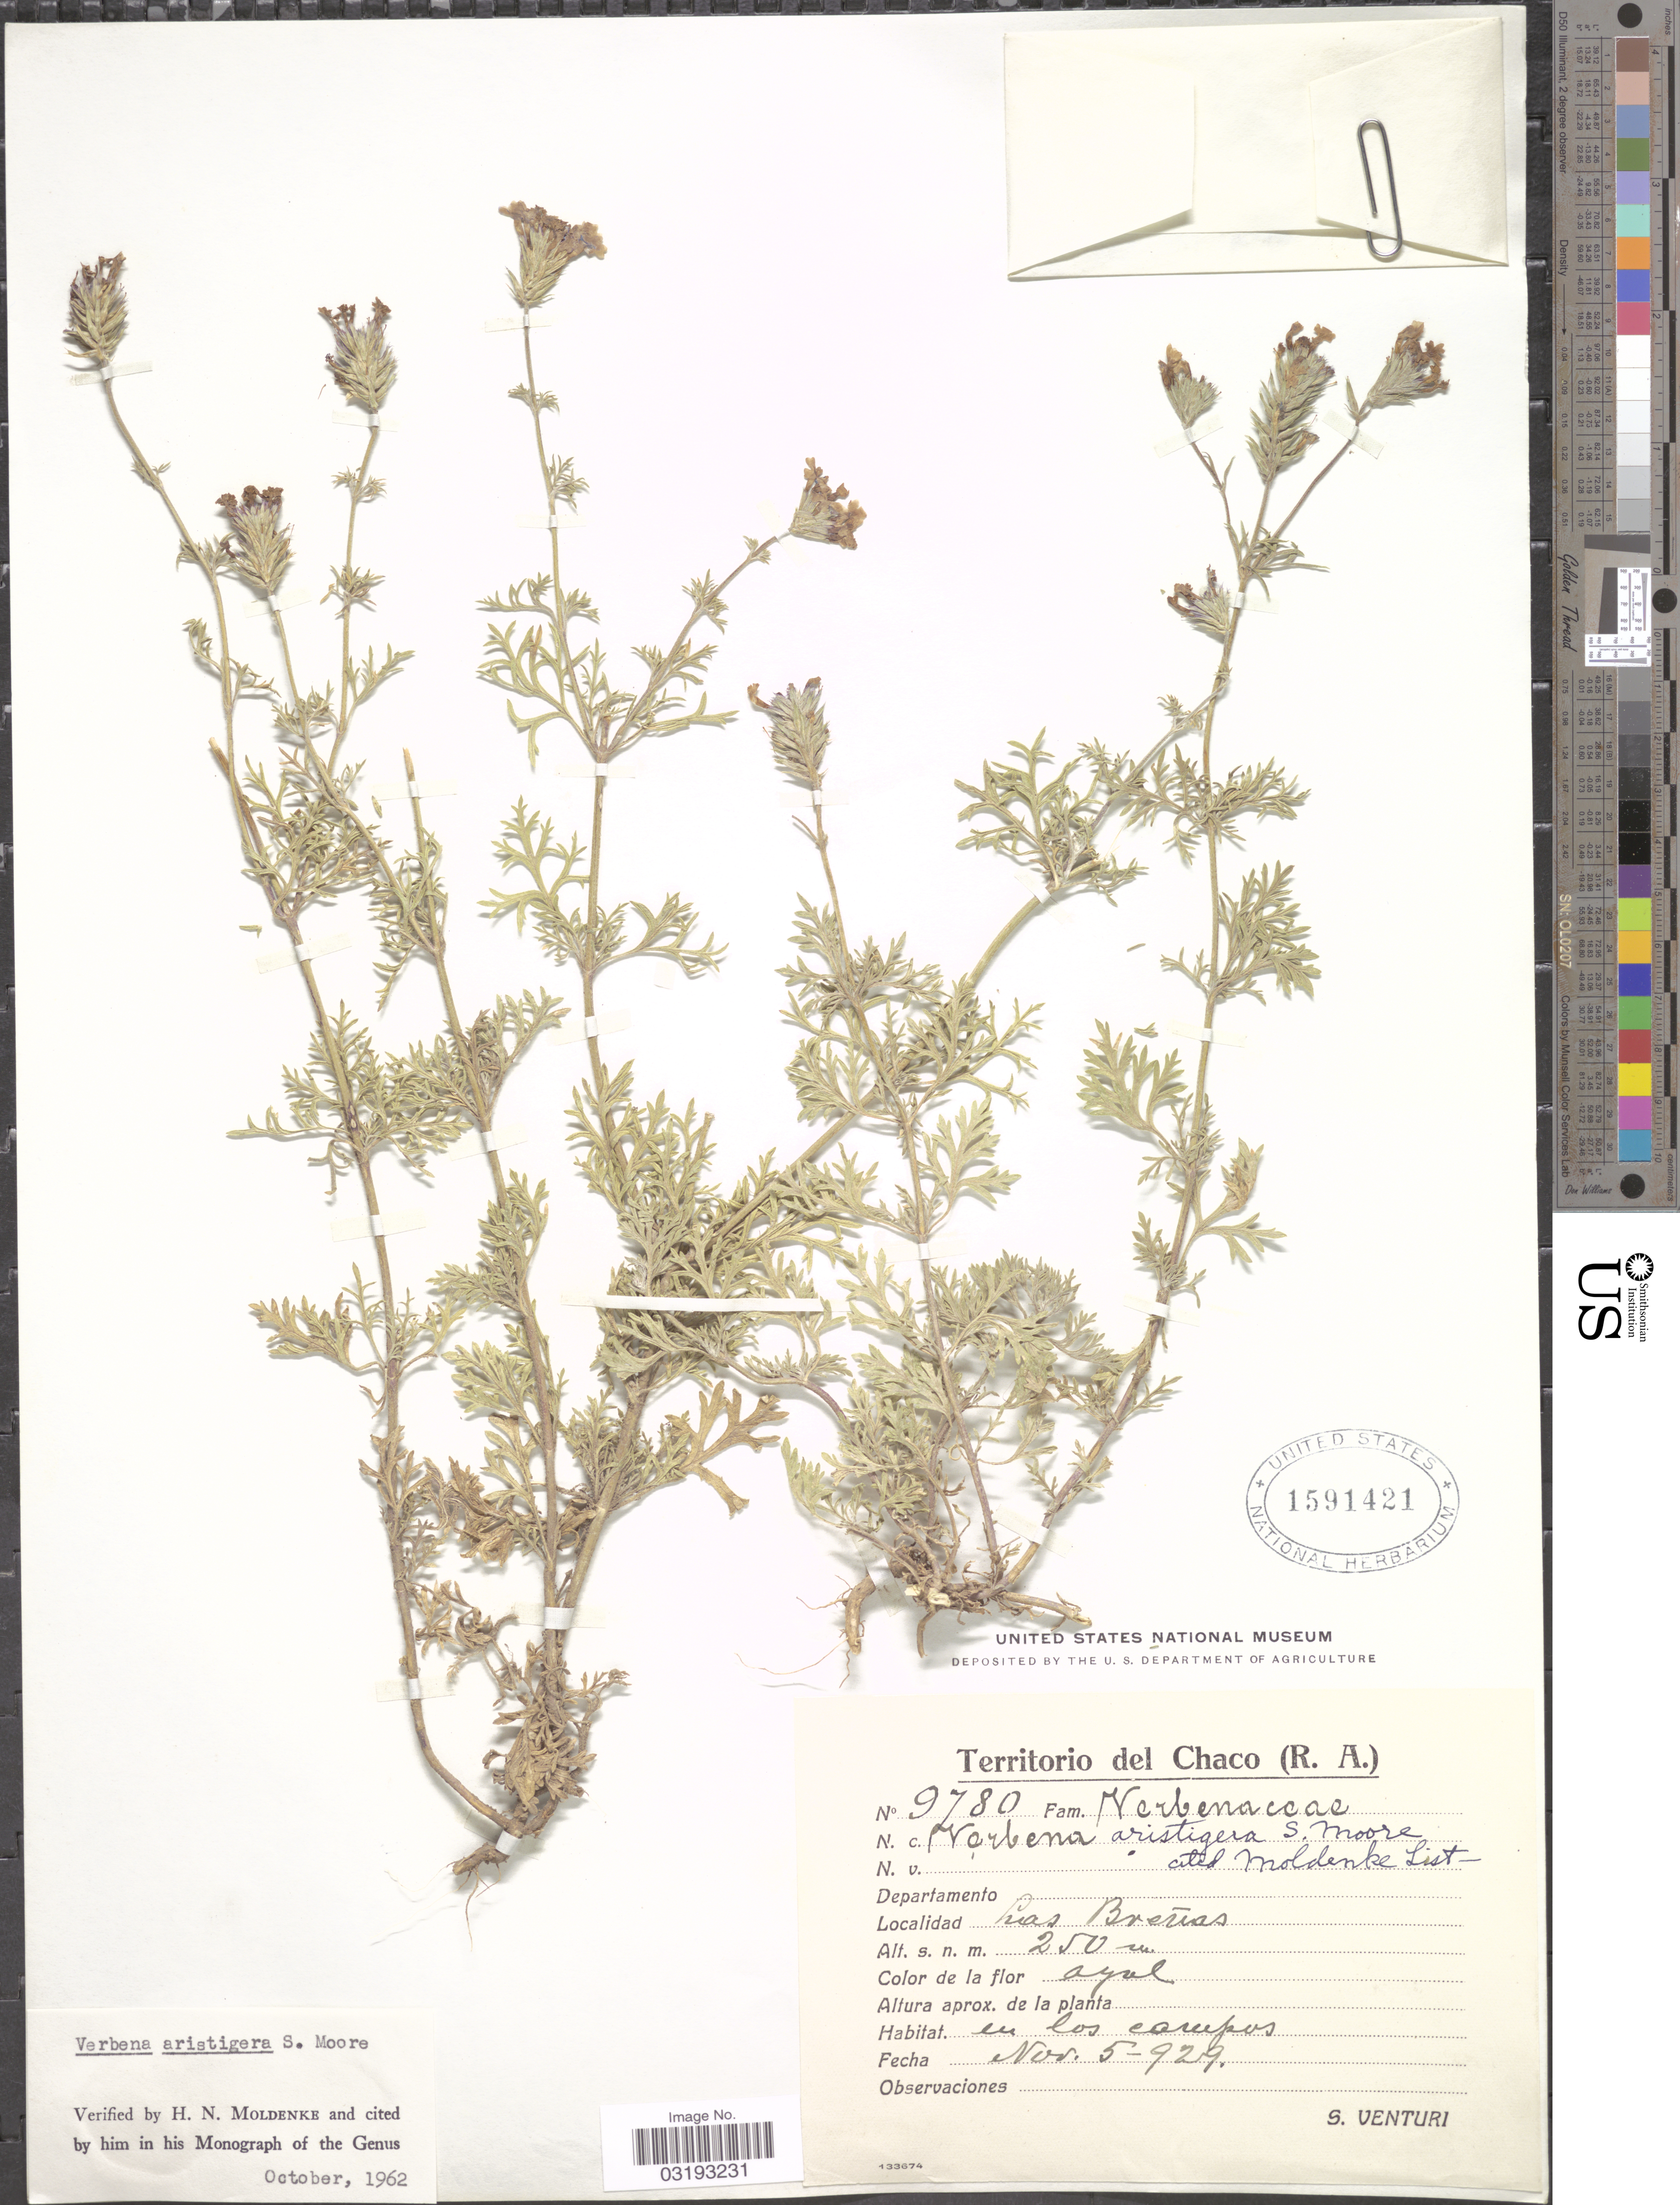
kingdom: Plantae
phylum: Tracheophyta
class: Magnoliopsida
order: Lamiales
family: Verbenaceae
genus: Verbena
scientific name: Verbena aristigera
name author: S. Moore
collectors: S. Venturi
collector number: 9780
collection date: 1929-11-05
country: Argentina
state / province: Chaco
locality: Las Breñas.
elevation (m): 250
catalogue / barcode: US 1591421